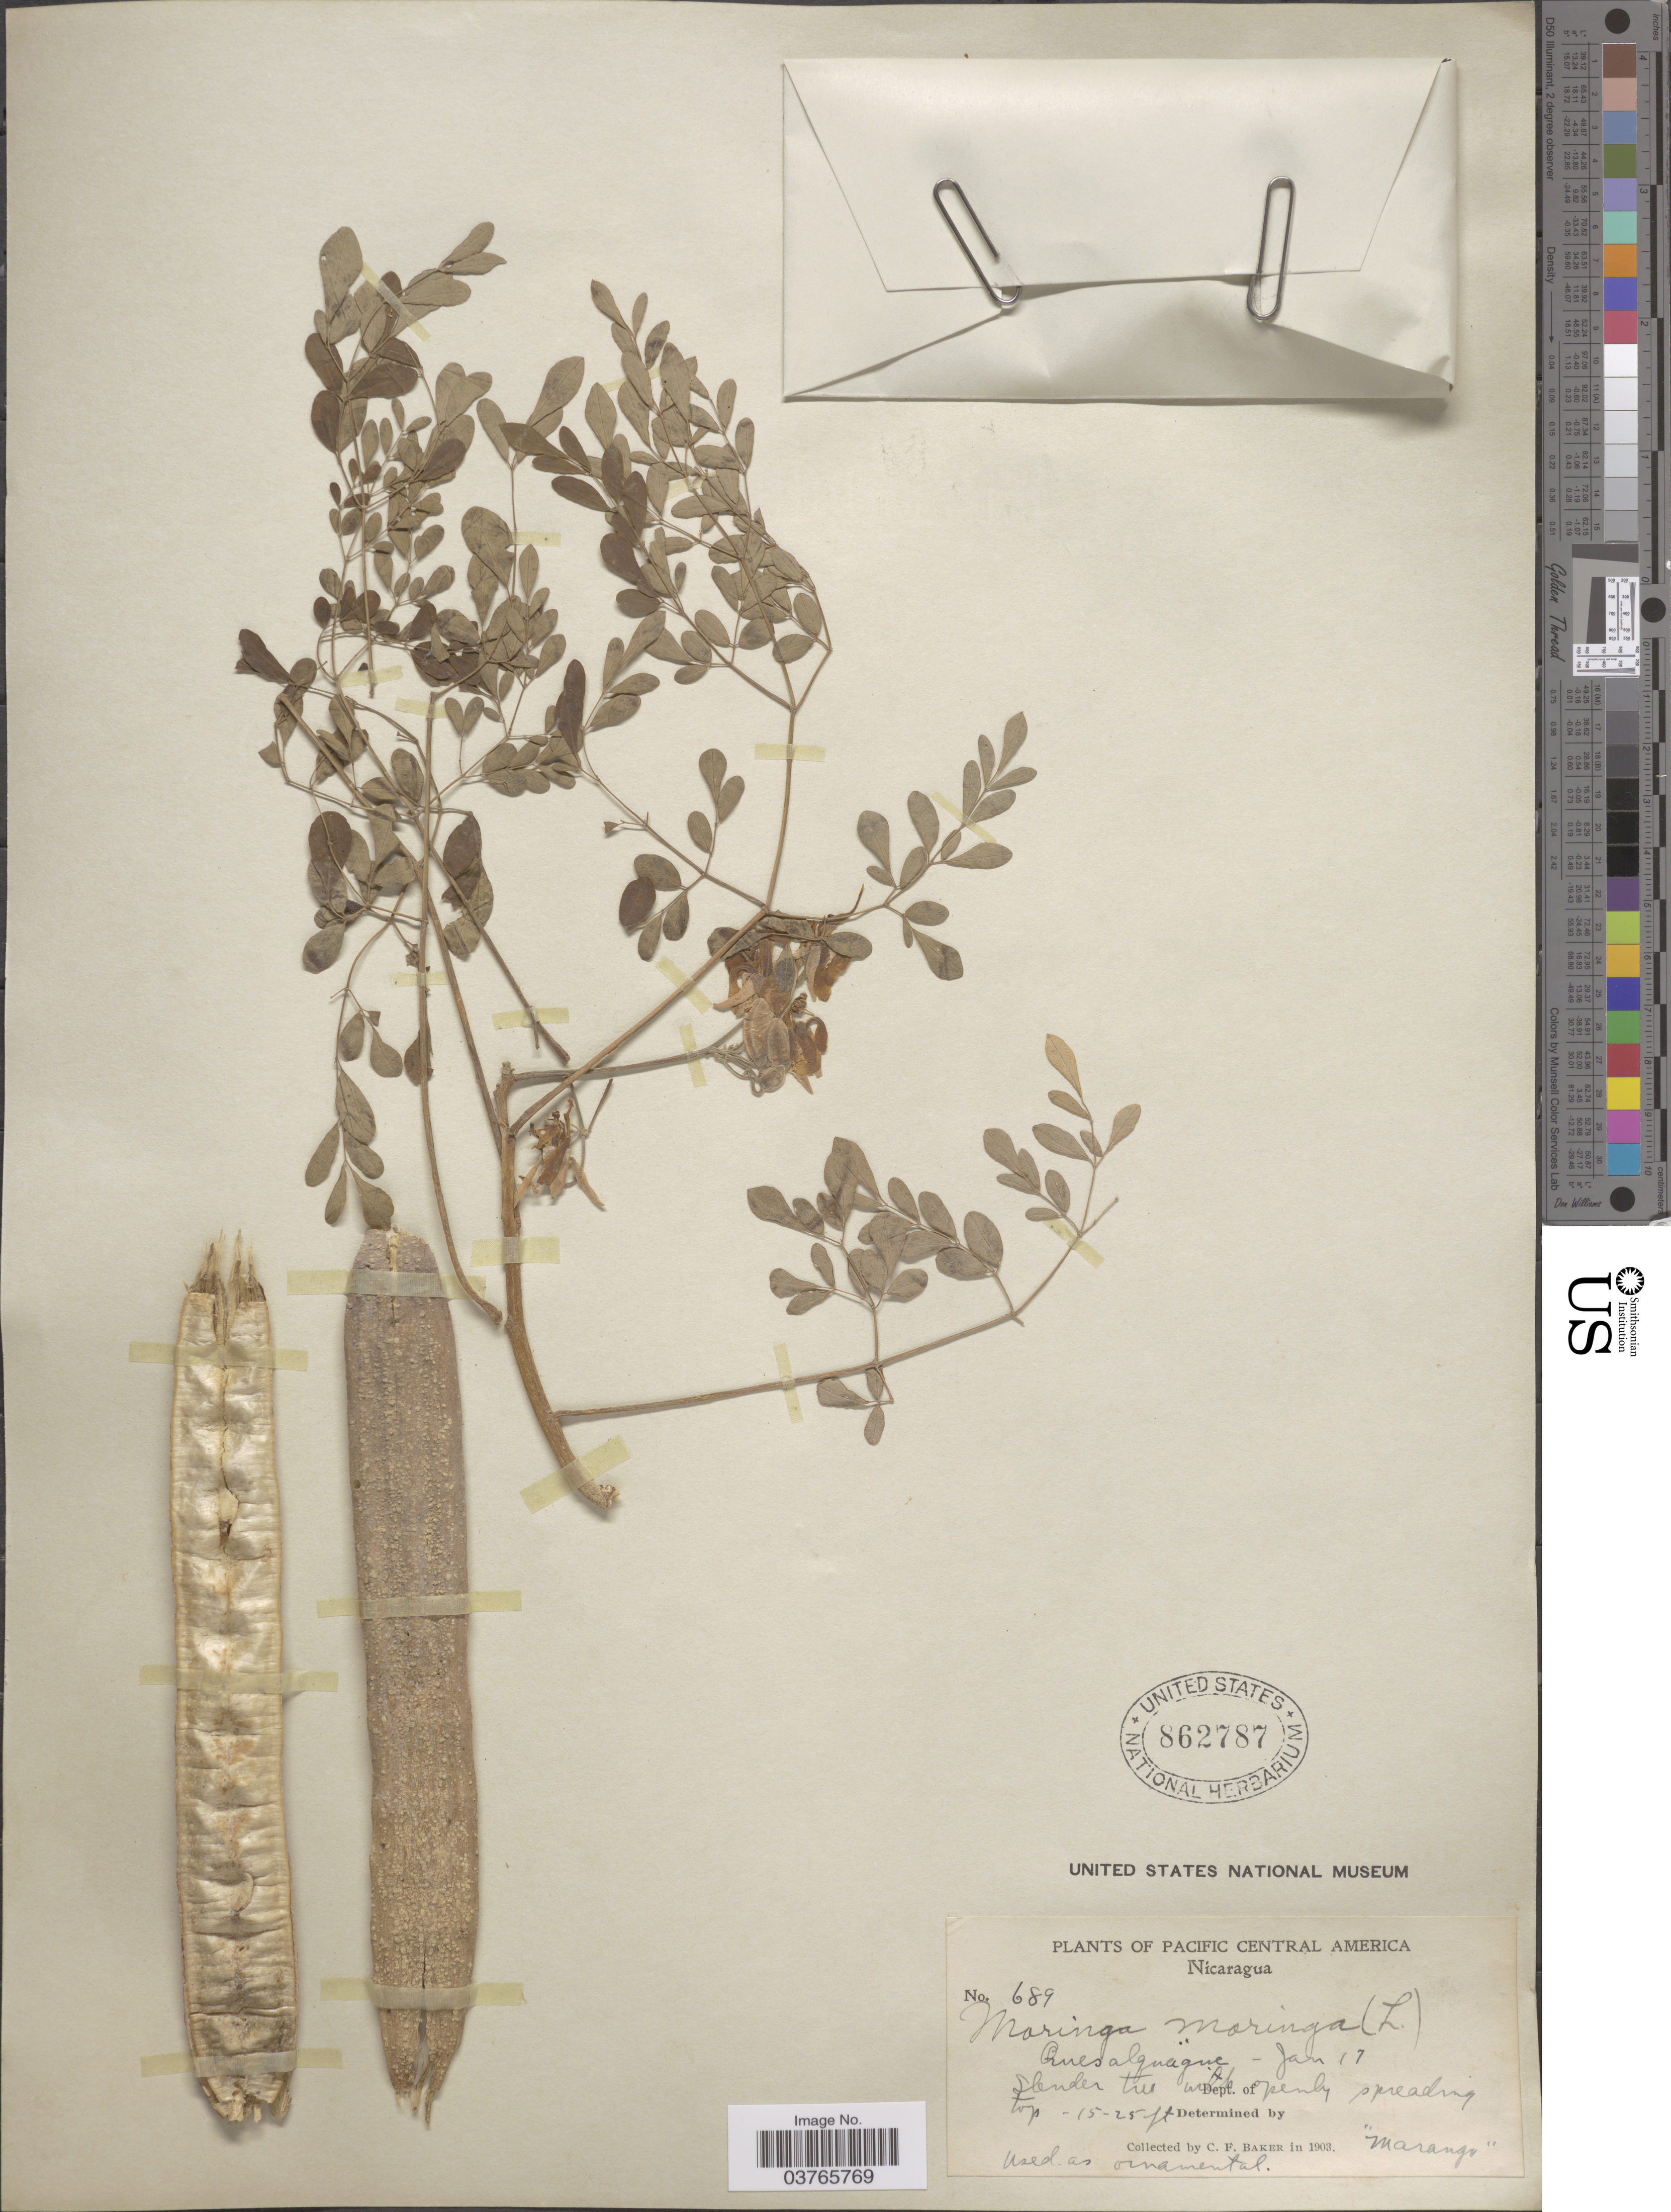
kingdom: Plantae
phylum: Tracheophyta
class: Magnoliopsida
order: Brassicales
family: Moringaceae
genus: Moringa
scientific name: Moringa oleifera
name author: Lam.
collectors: C. F. Baker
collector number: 689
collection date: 1903-01-17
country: Nicaragua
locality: Pacific Central America. Quesalguaque.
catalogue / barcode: US 862787